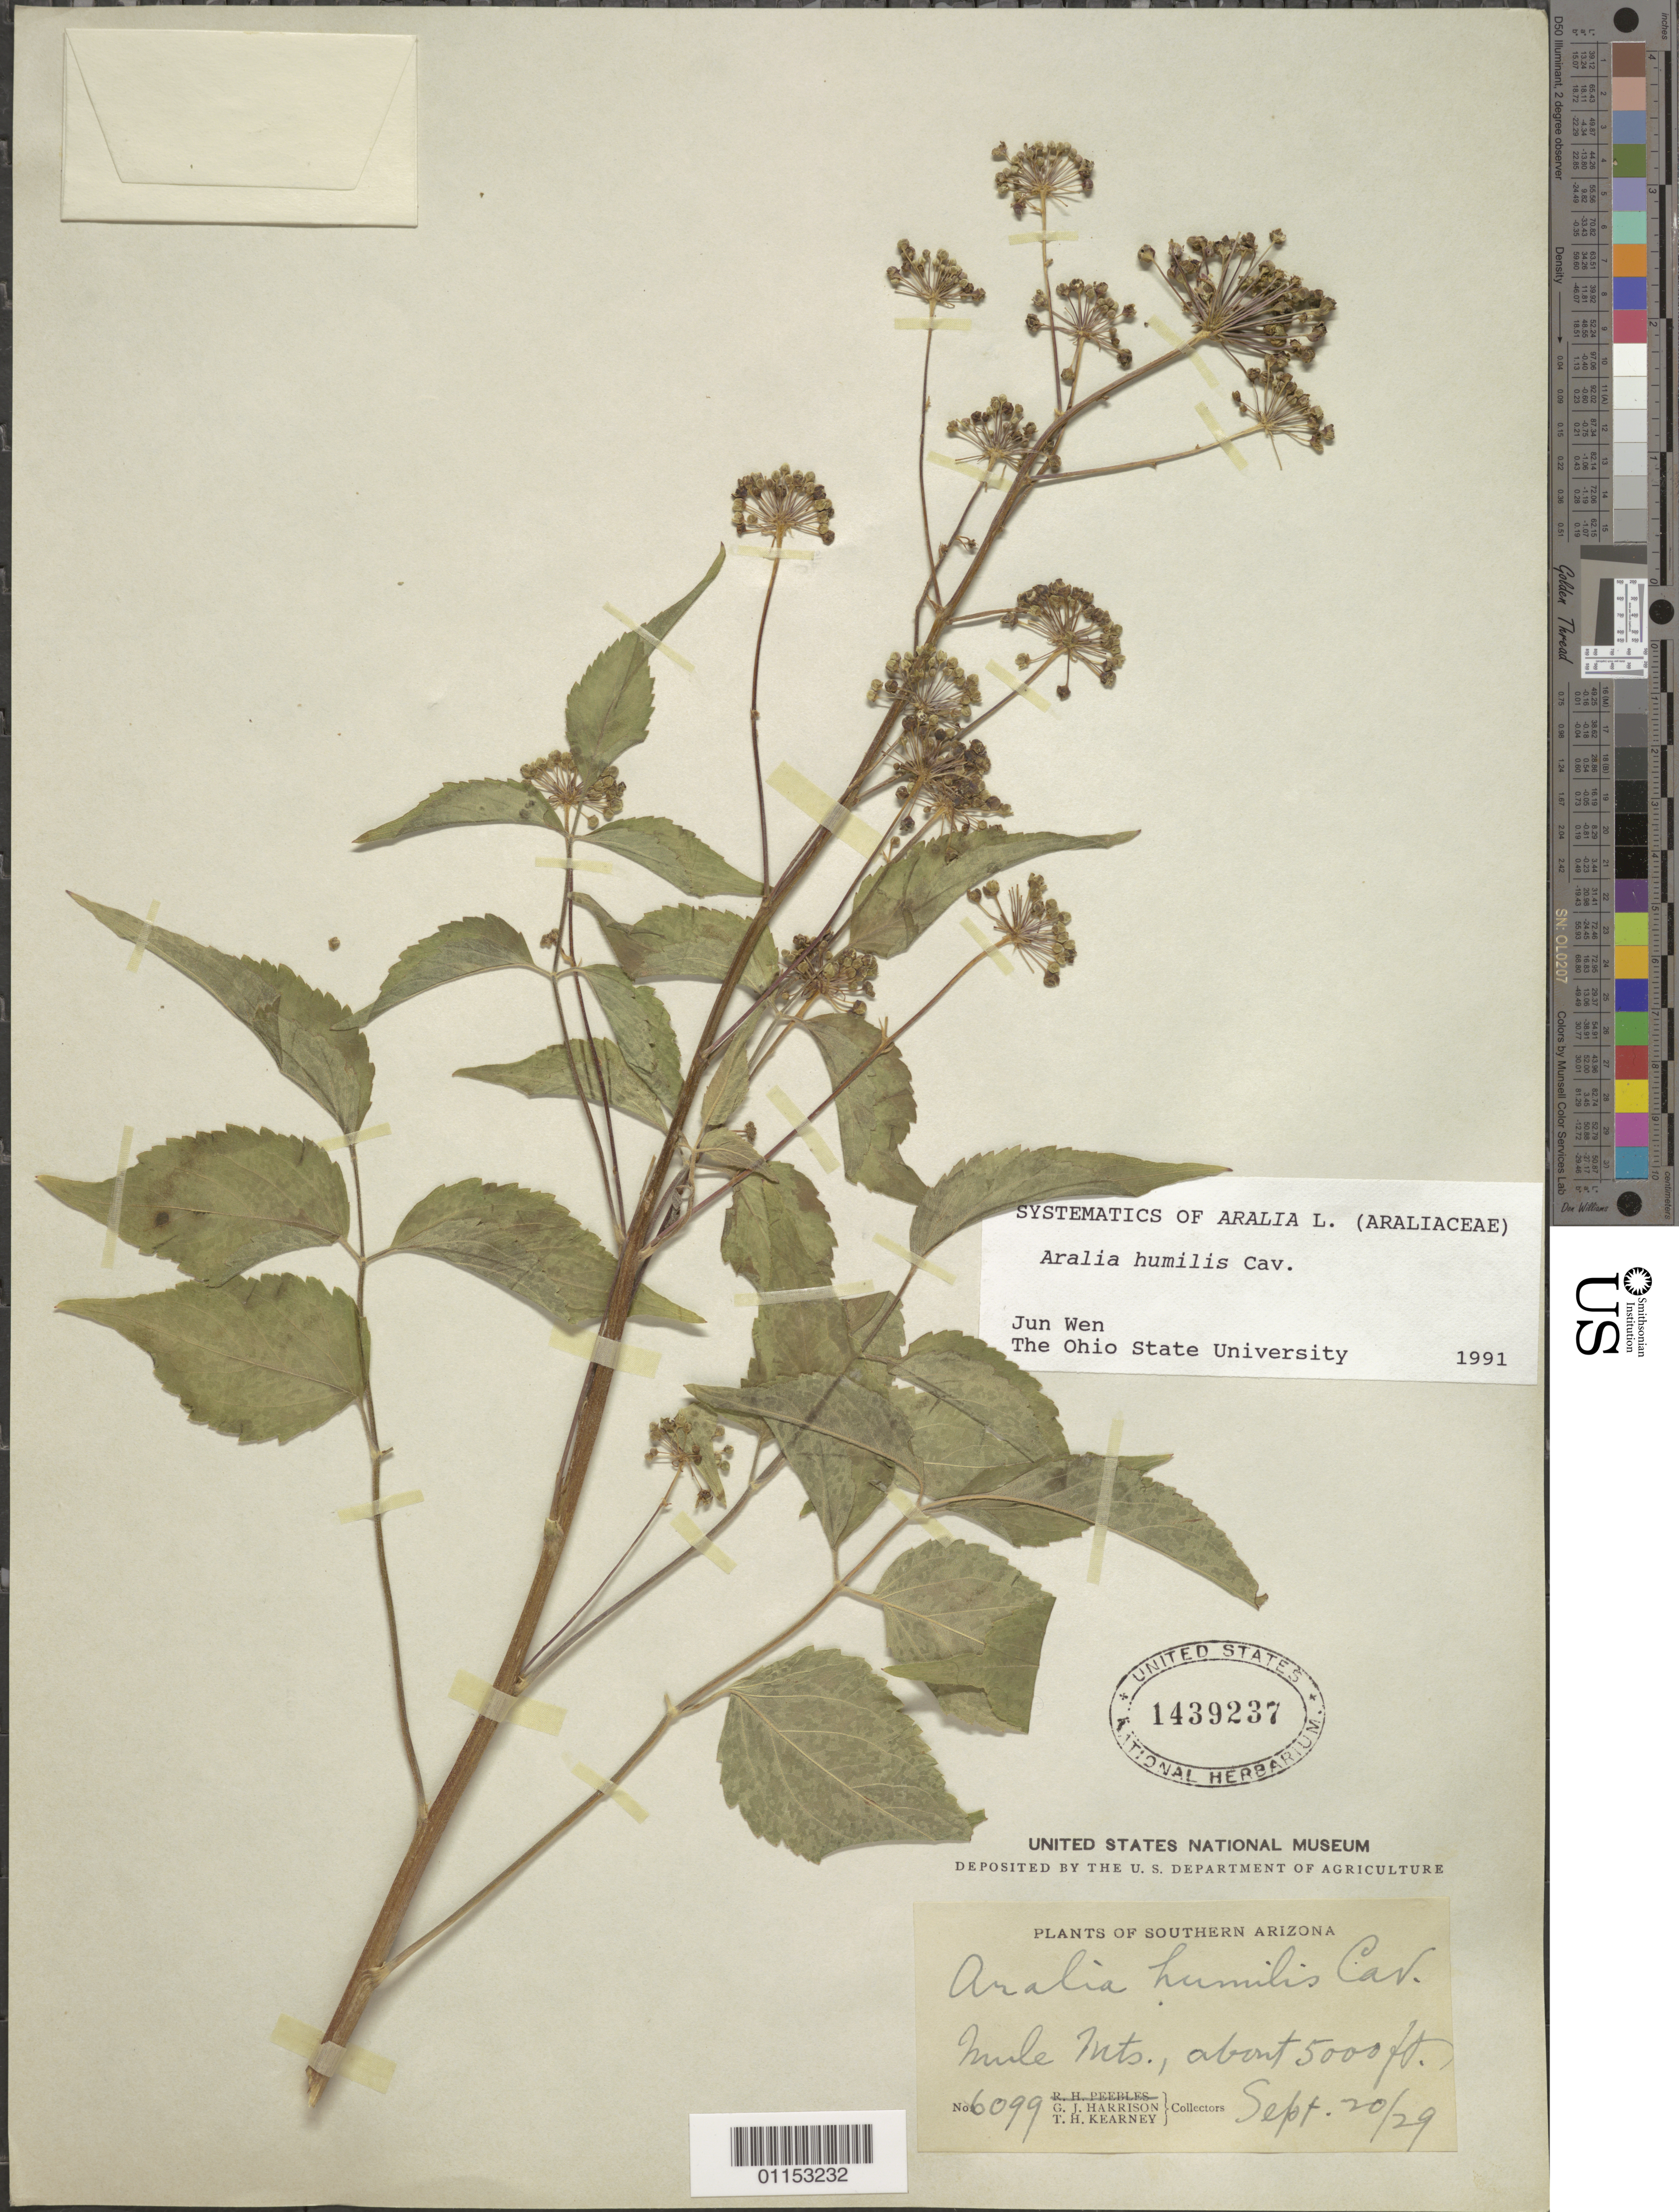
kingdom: Plantae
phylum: Tracheophyta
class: Magnoliopsida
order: Apiales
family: Araliaceae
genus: Aralia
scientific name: Aralia hispida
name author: Vent.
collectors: G. J. Harrison & T. H. Kearney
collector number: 6099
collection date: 1929-09-20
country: United States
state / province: Arizona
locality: Mule Mts.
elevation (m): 1524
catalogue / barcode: US 1439237